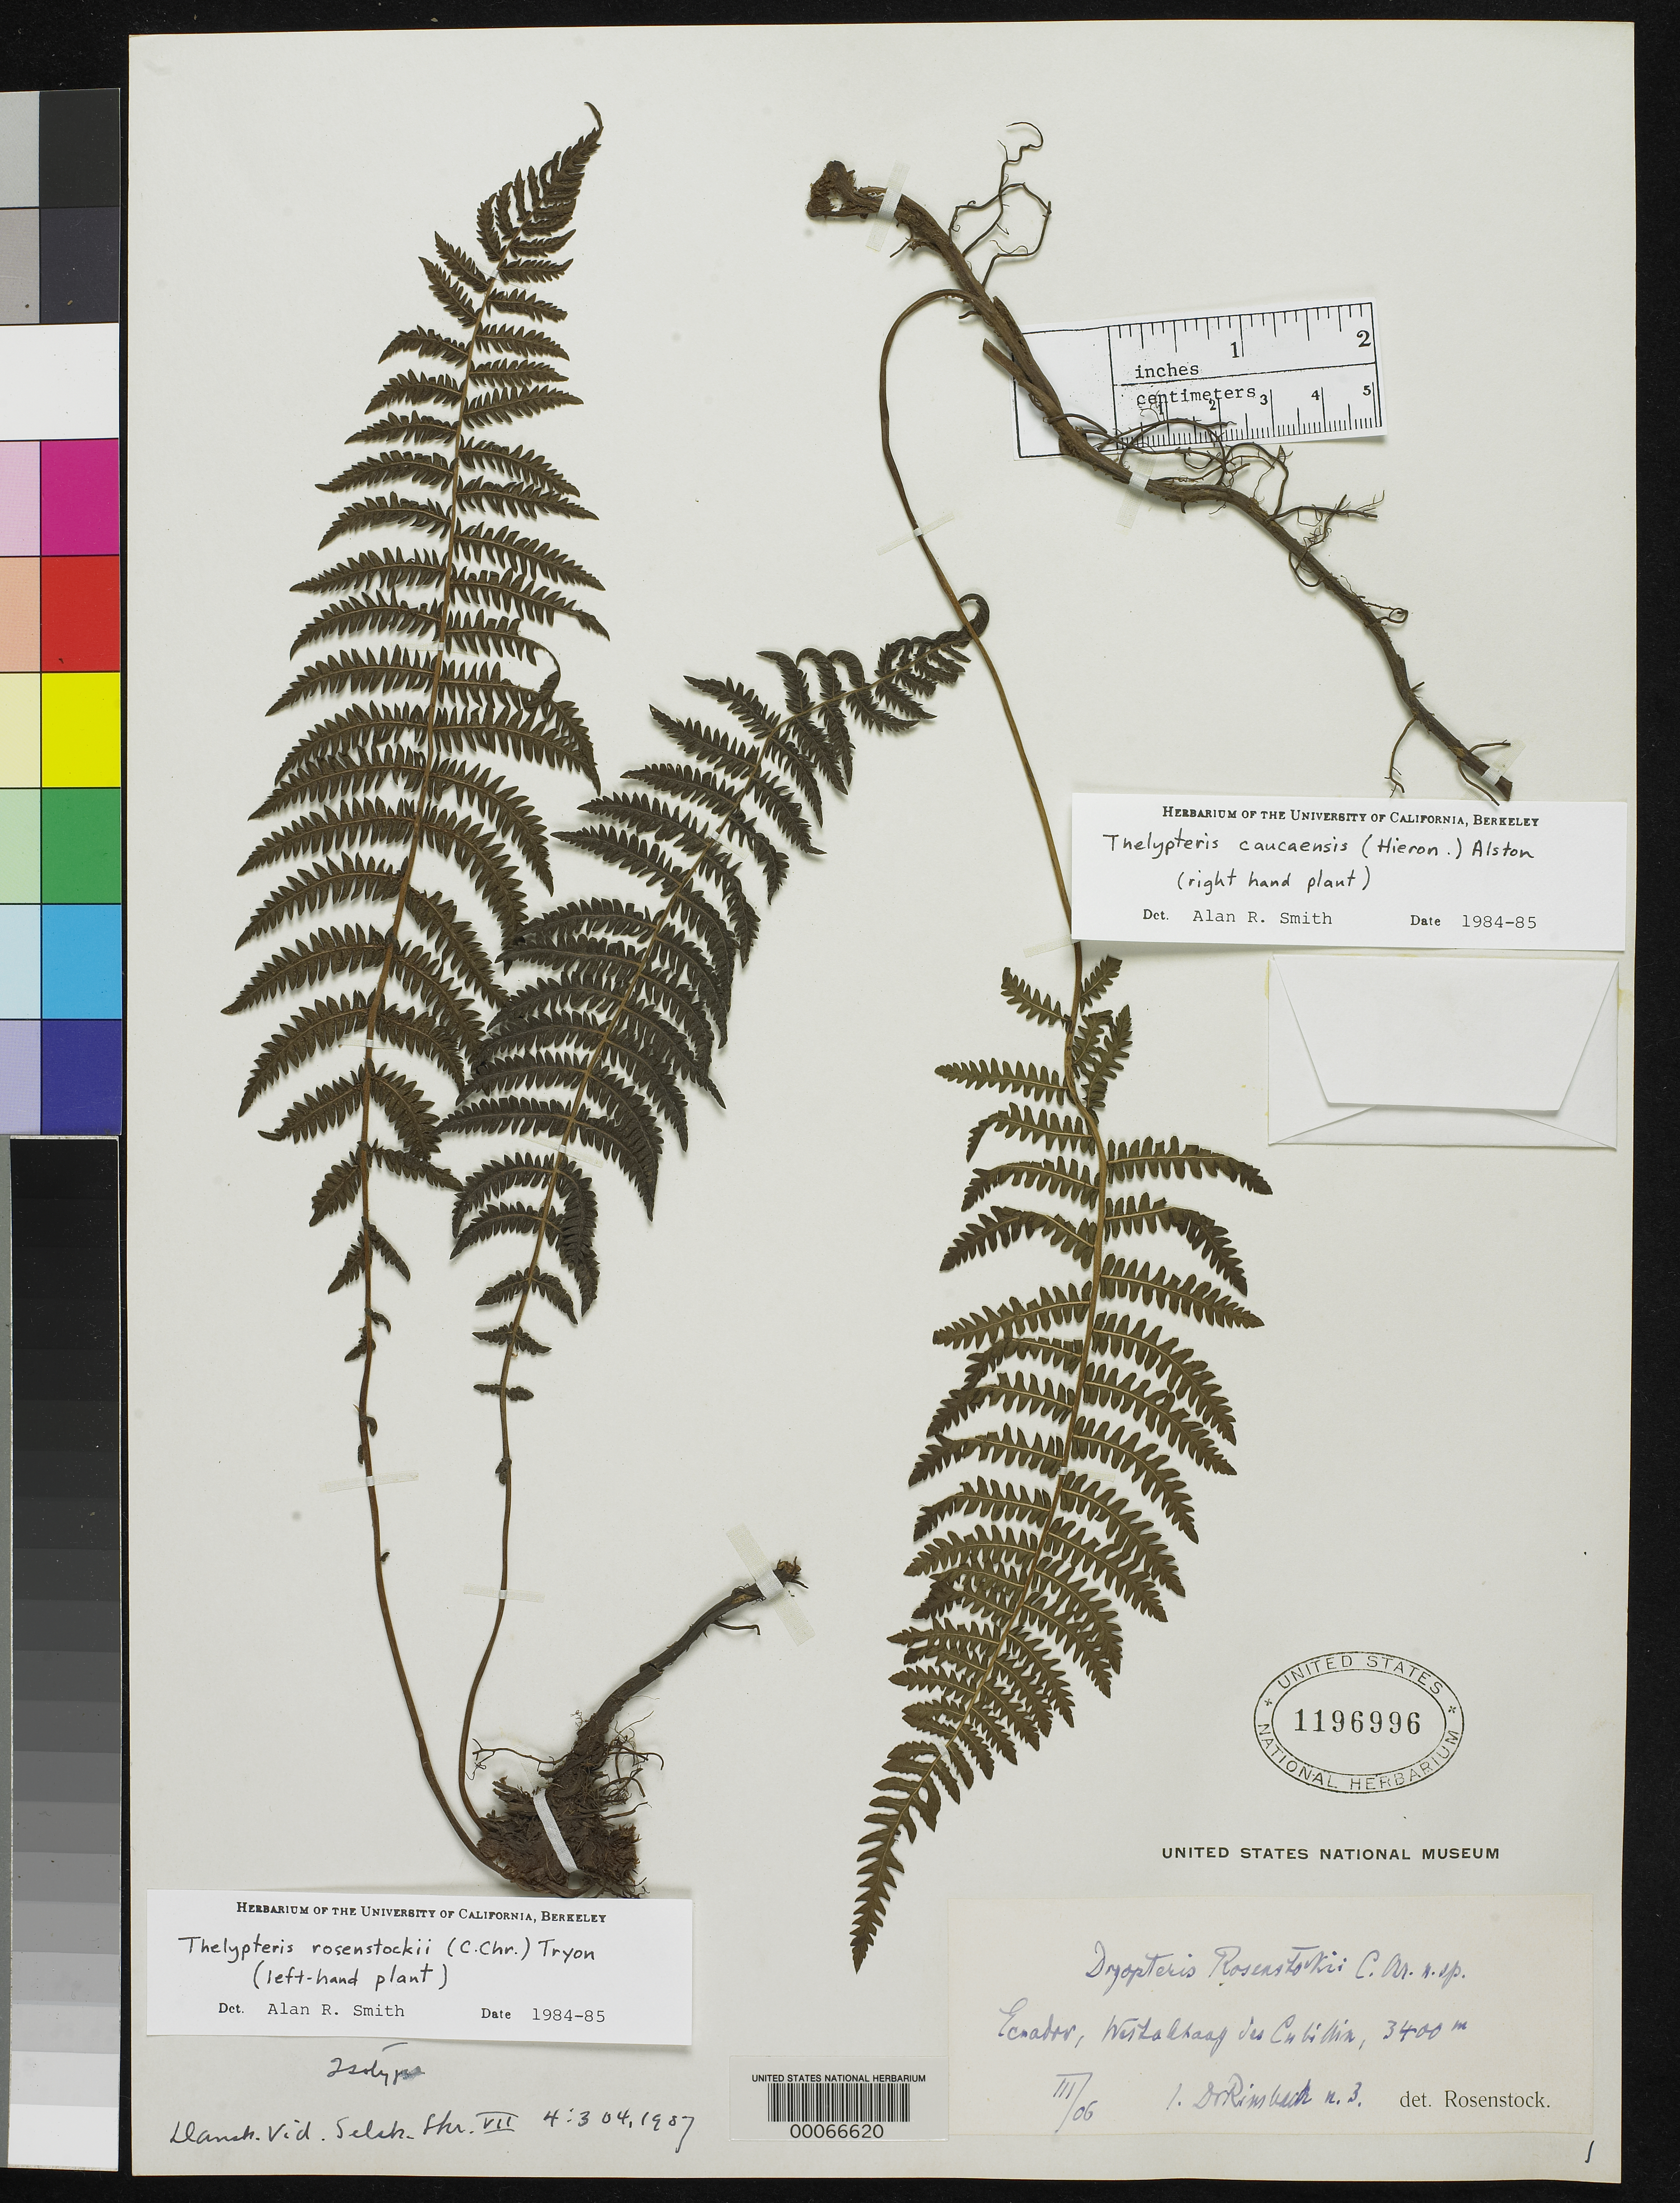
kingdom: Plantae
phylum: Tracheophyta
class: Polypodiopsida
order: Polypodiales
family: Dryopteridaceae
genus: Dryopteris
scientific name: Dryopteris rosenstockii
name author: C. Chr.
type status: Type Collection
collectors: A. Rimbach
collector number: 3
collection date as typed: Mar 1906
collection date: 1906-03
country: Ecuador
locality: Culibia.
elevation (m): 3400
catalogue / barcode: US 1196996